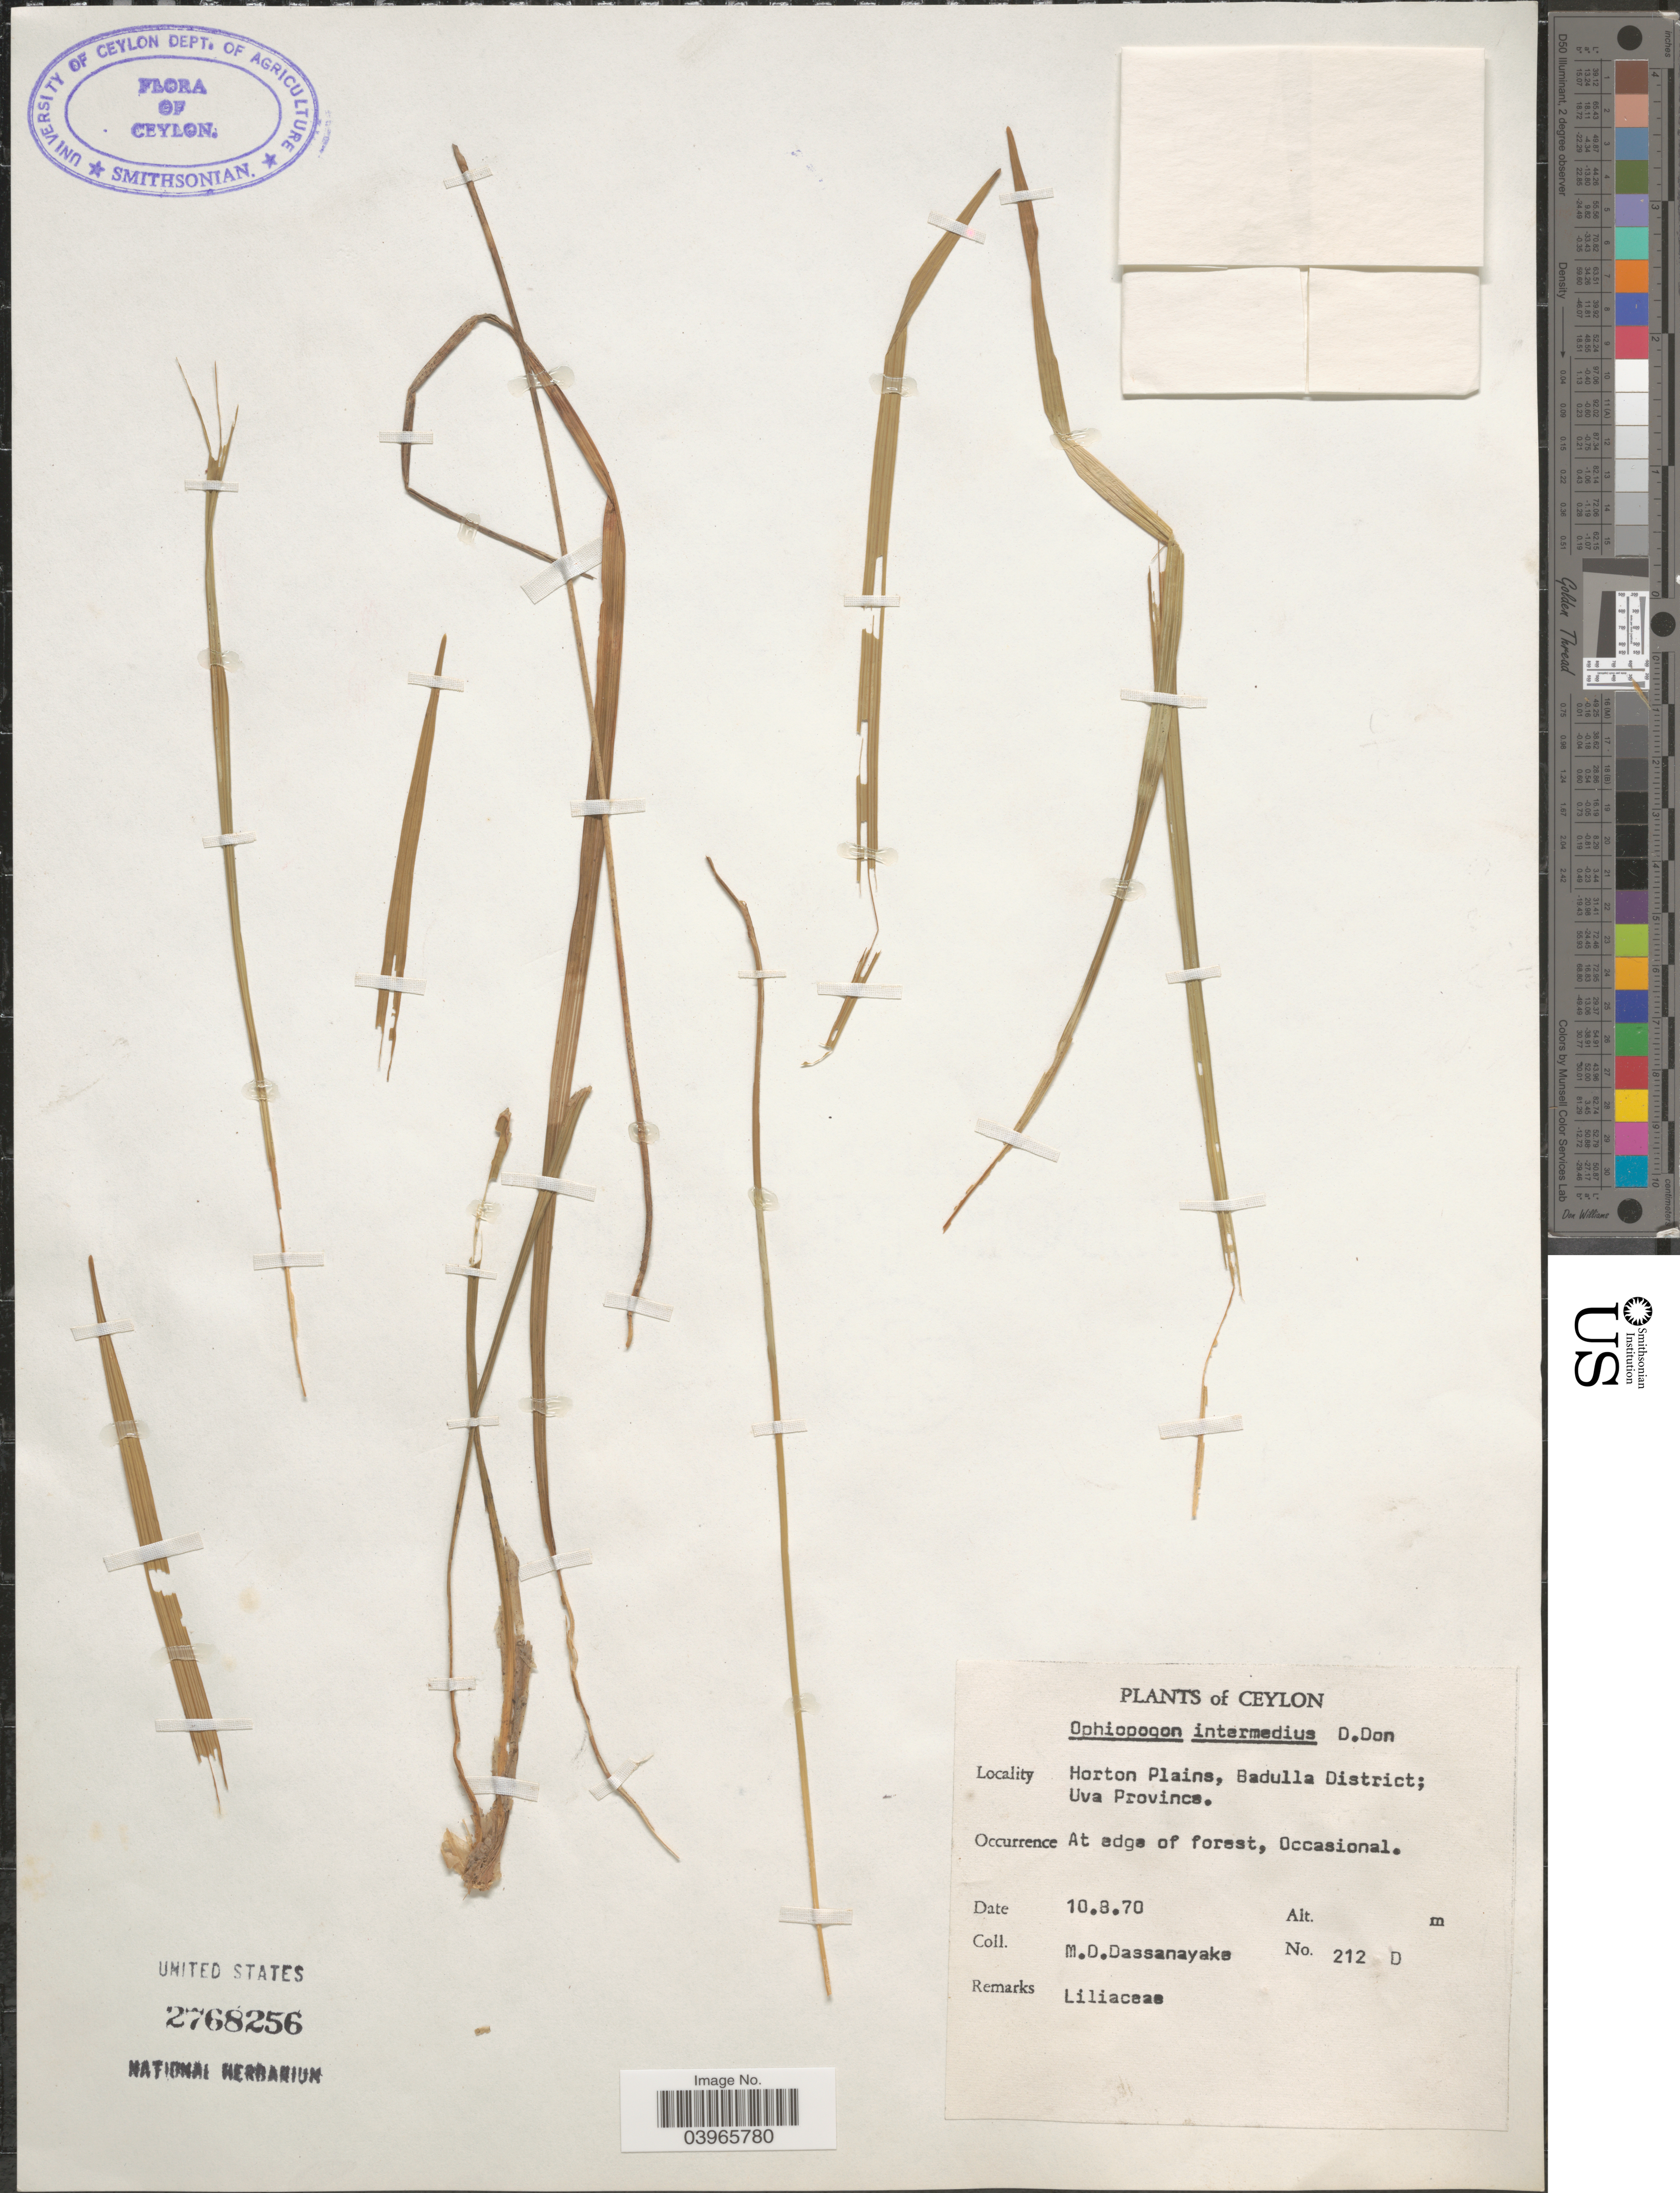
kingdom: Plantae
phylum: Tracheophyta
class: Liliopsida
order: Asparagales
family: Asparagaceae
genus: Ophiopogon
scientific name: Ophiopogon intermedius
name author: D. Don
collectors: M. D. Dassanayake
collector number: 212 D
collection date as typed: Transcribed d/m/y: 10/8/70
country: Sri Lanka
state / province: Uva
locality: Ceylon. Horton Plains, Badulla District.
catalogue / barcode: US 2768256